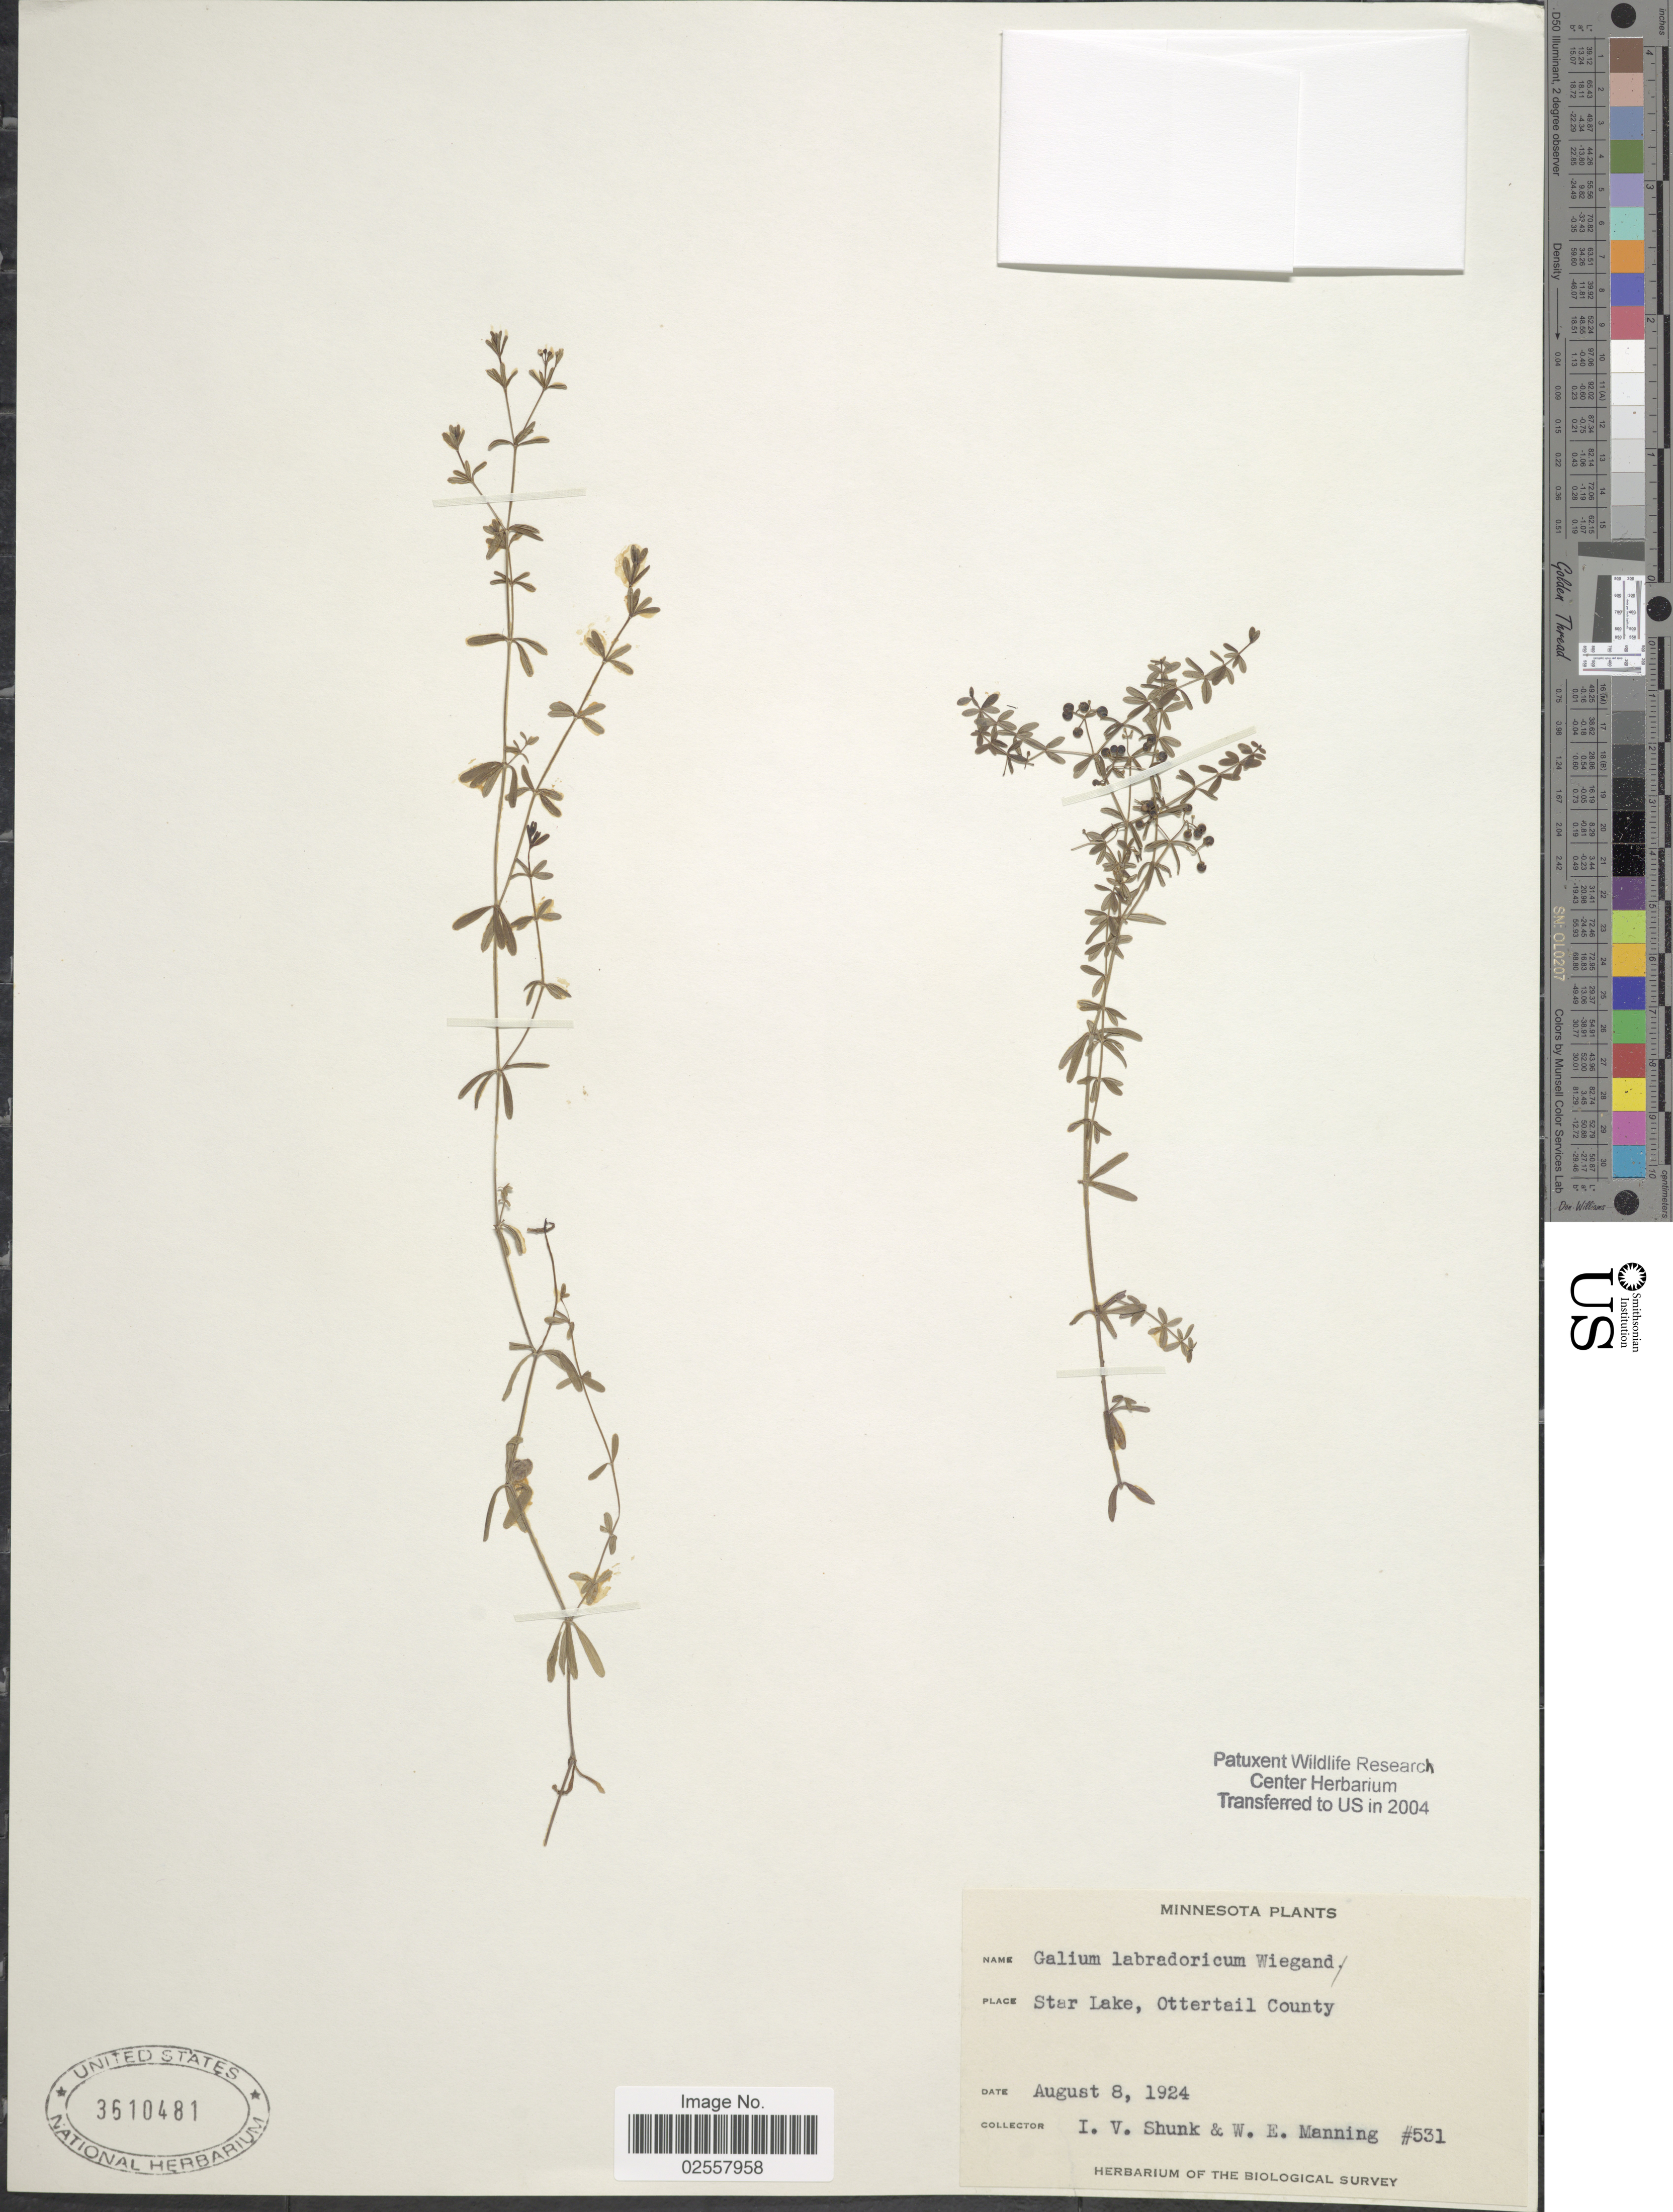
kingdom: Plantae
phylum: Tracheophyta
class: Magnoliopsida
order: Gentianales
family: Rubiaceae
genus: Galium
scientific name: Galium labradoricum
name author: (Wiegand) Wiegand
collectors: I. Schunk & W. Manning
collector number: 531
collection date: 1924-08-08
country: United States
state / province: Minnesota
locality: Star Lake, Ottertail County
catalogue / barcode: US 3610481